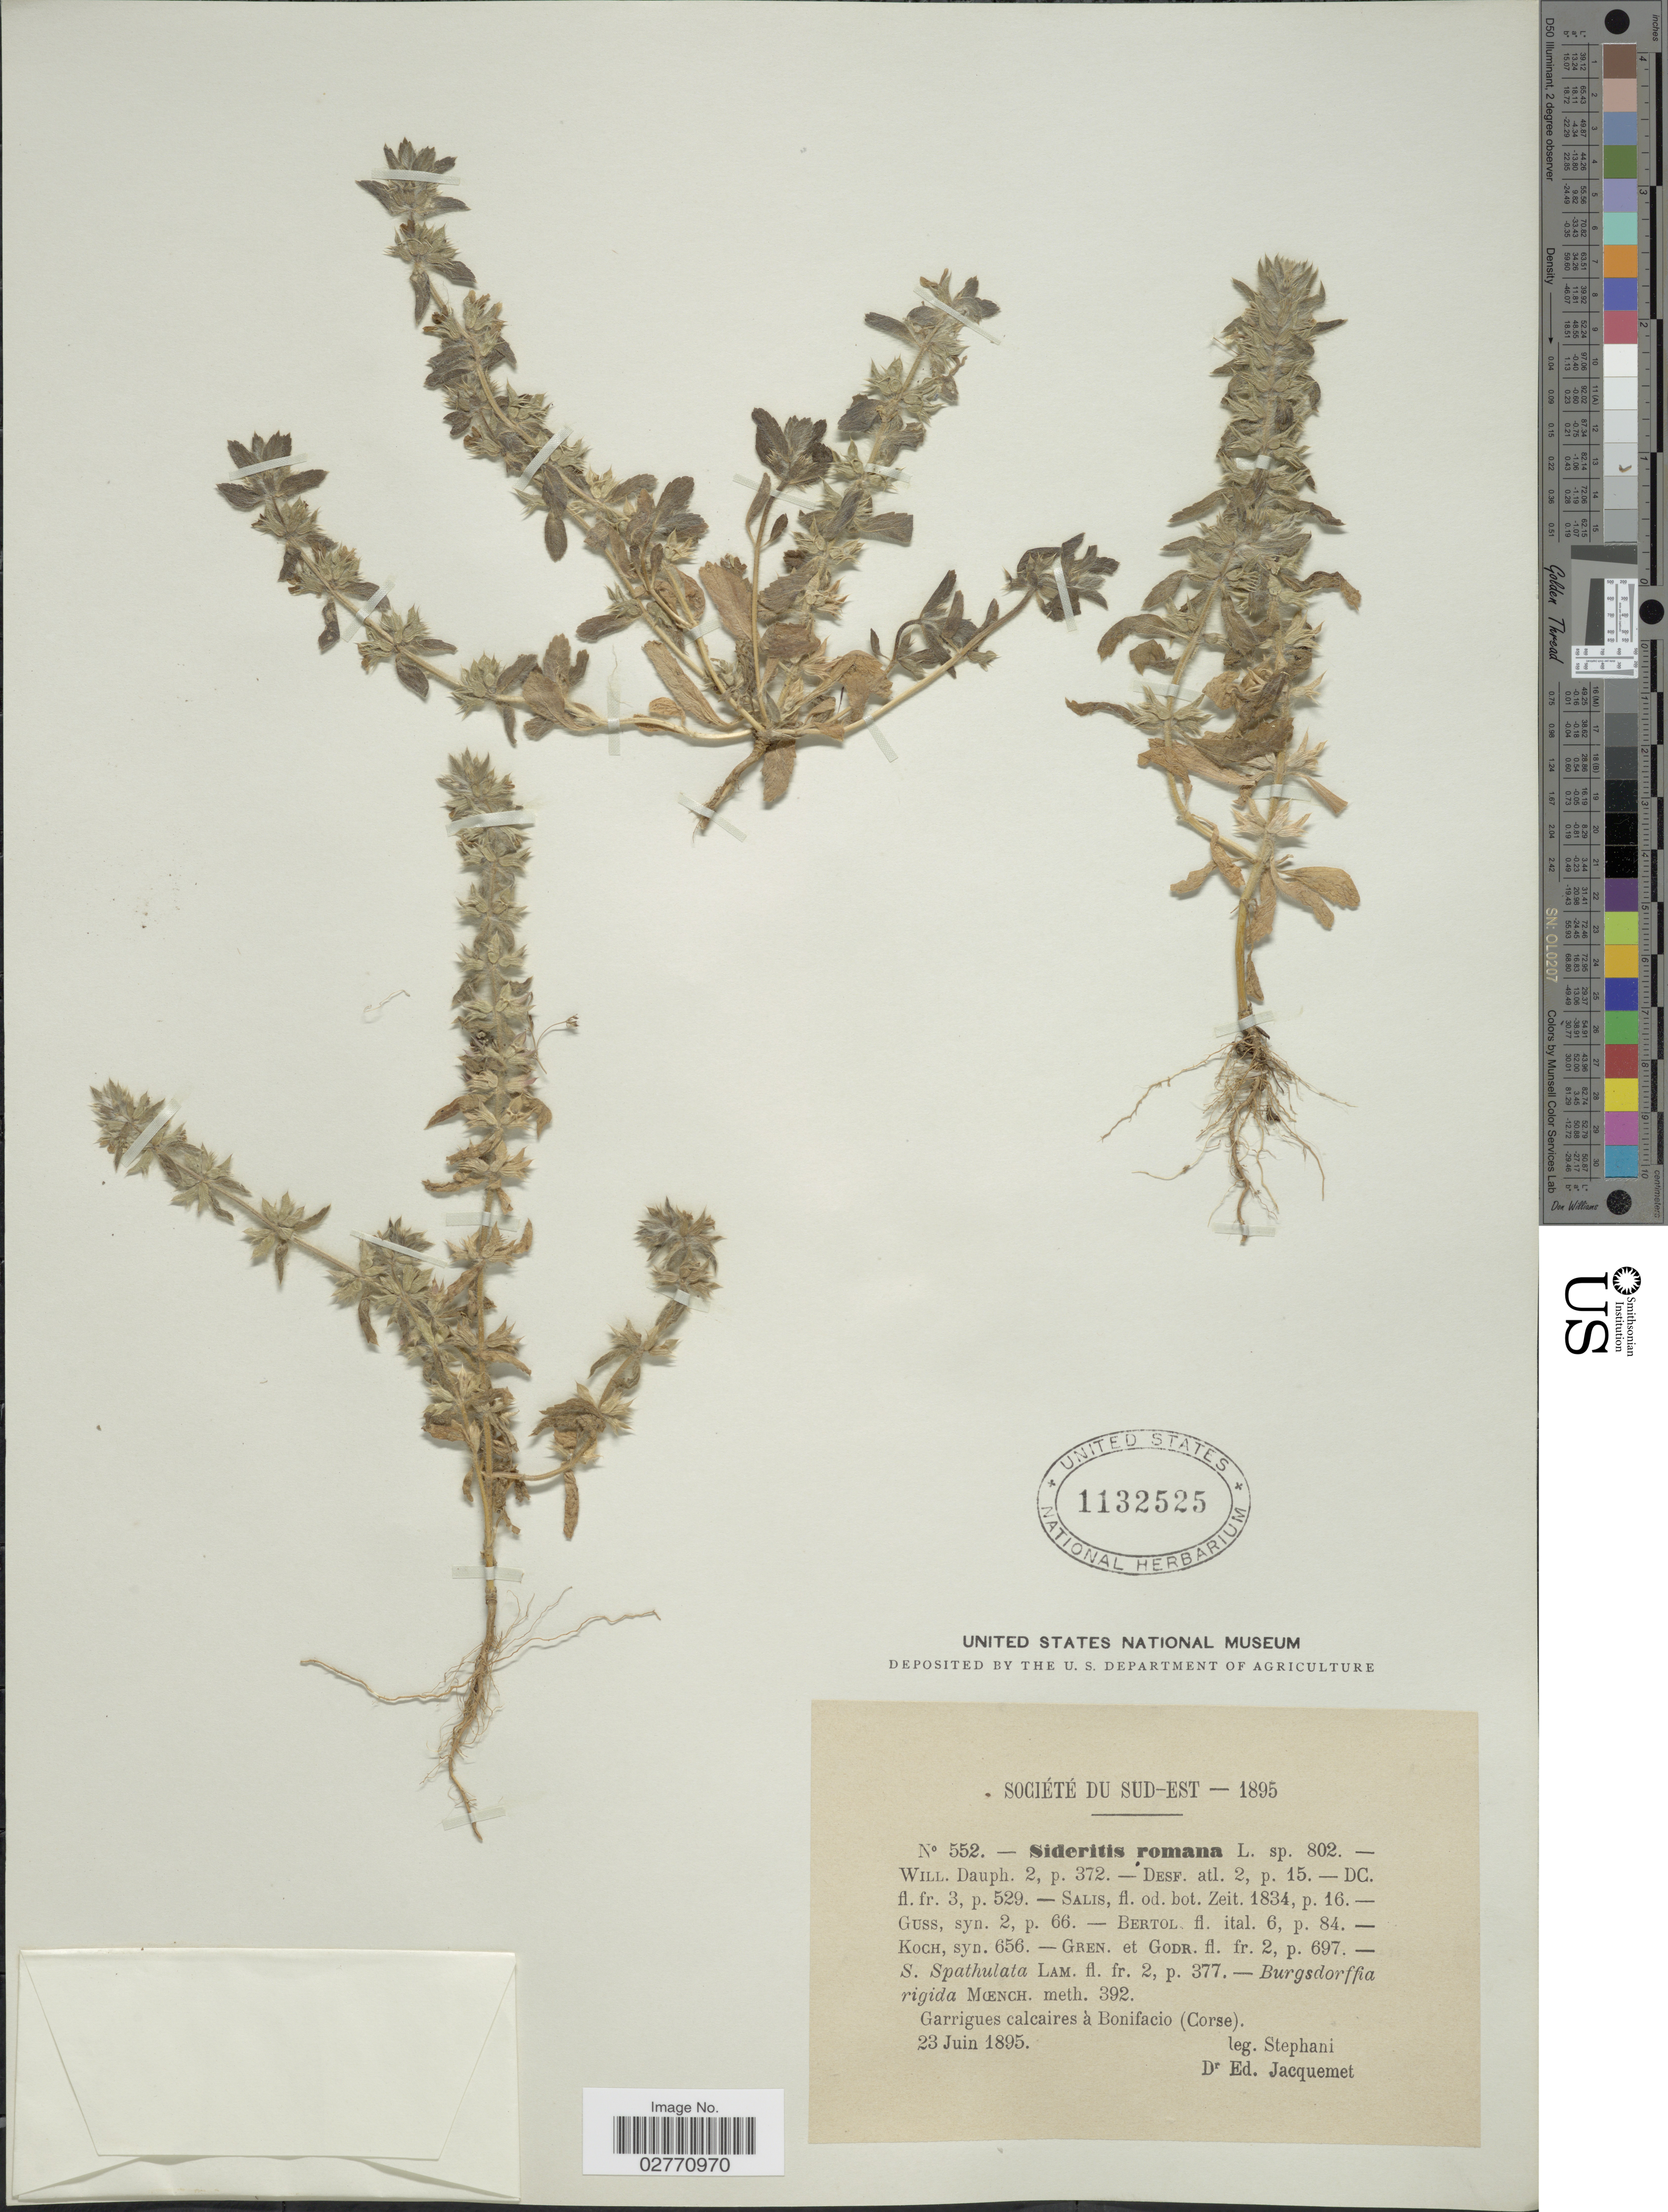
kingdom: Plantae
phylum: Tracheophyta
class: Magnoliopsida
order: Lamiales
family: Lamiaceae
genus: Sideritis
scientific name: Sideritis romana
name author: L.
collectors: Stephani & E. Jacquemet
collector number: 552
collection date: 1895-06-23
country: France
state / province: Corsica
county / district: Corse-du-Sud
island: Corse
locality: Garrigues calcaires à Bonifacio. (Corse)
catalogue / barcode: US 1132525